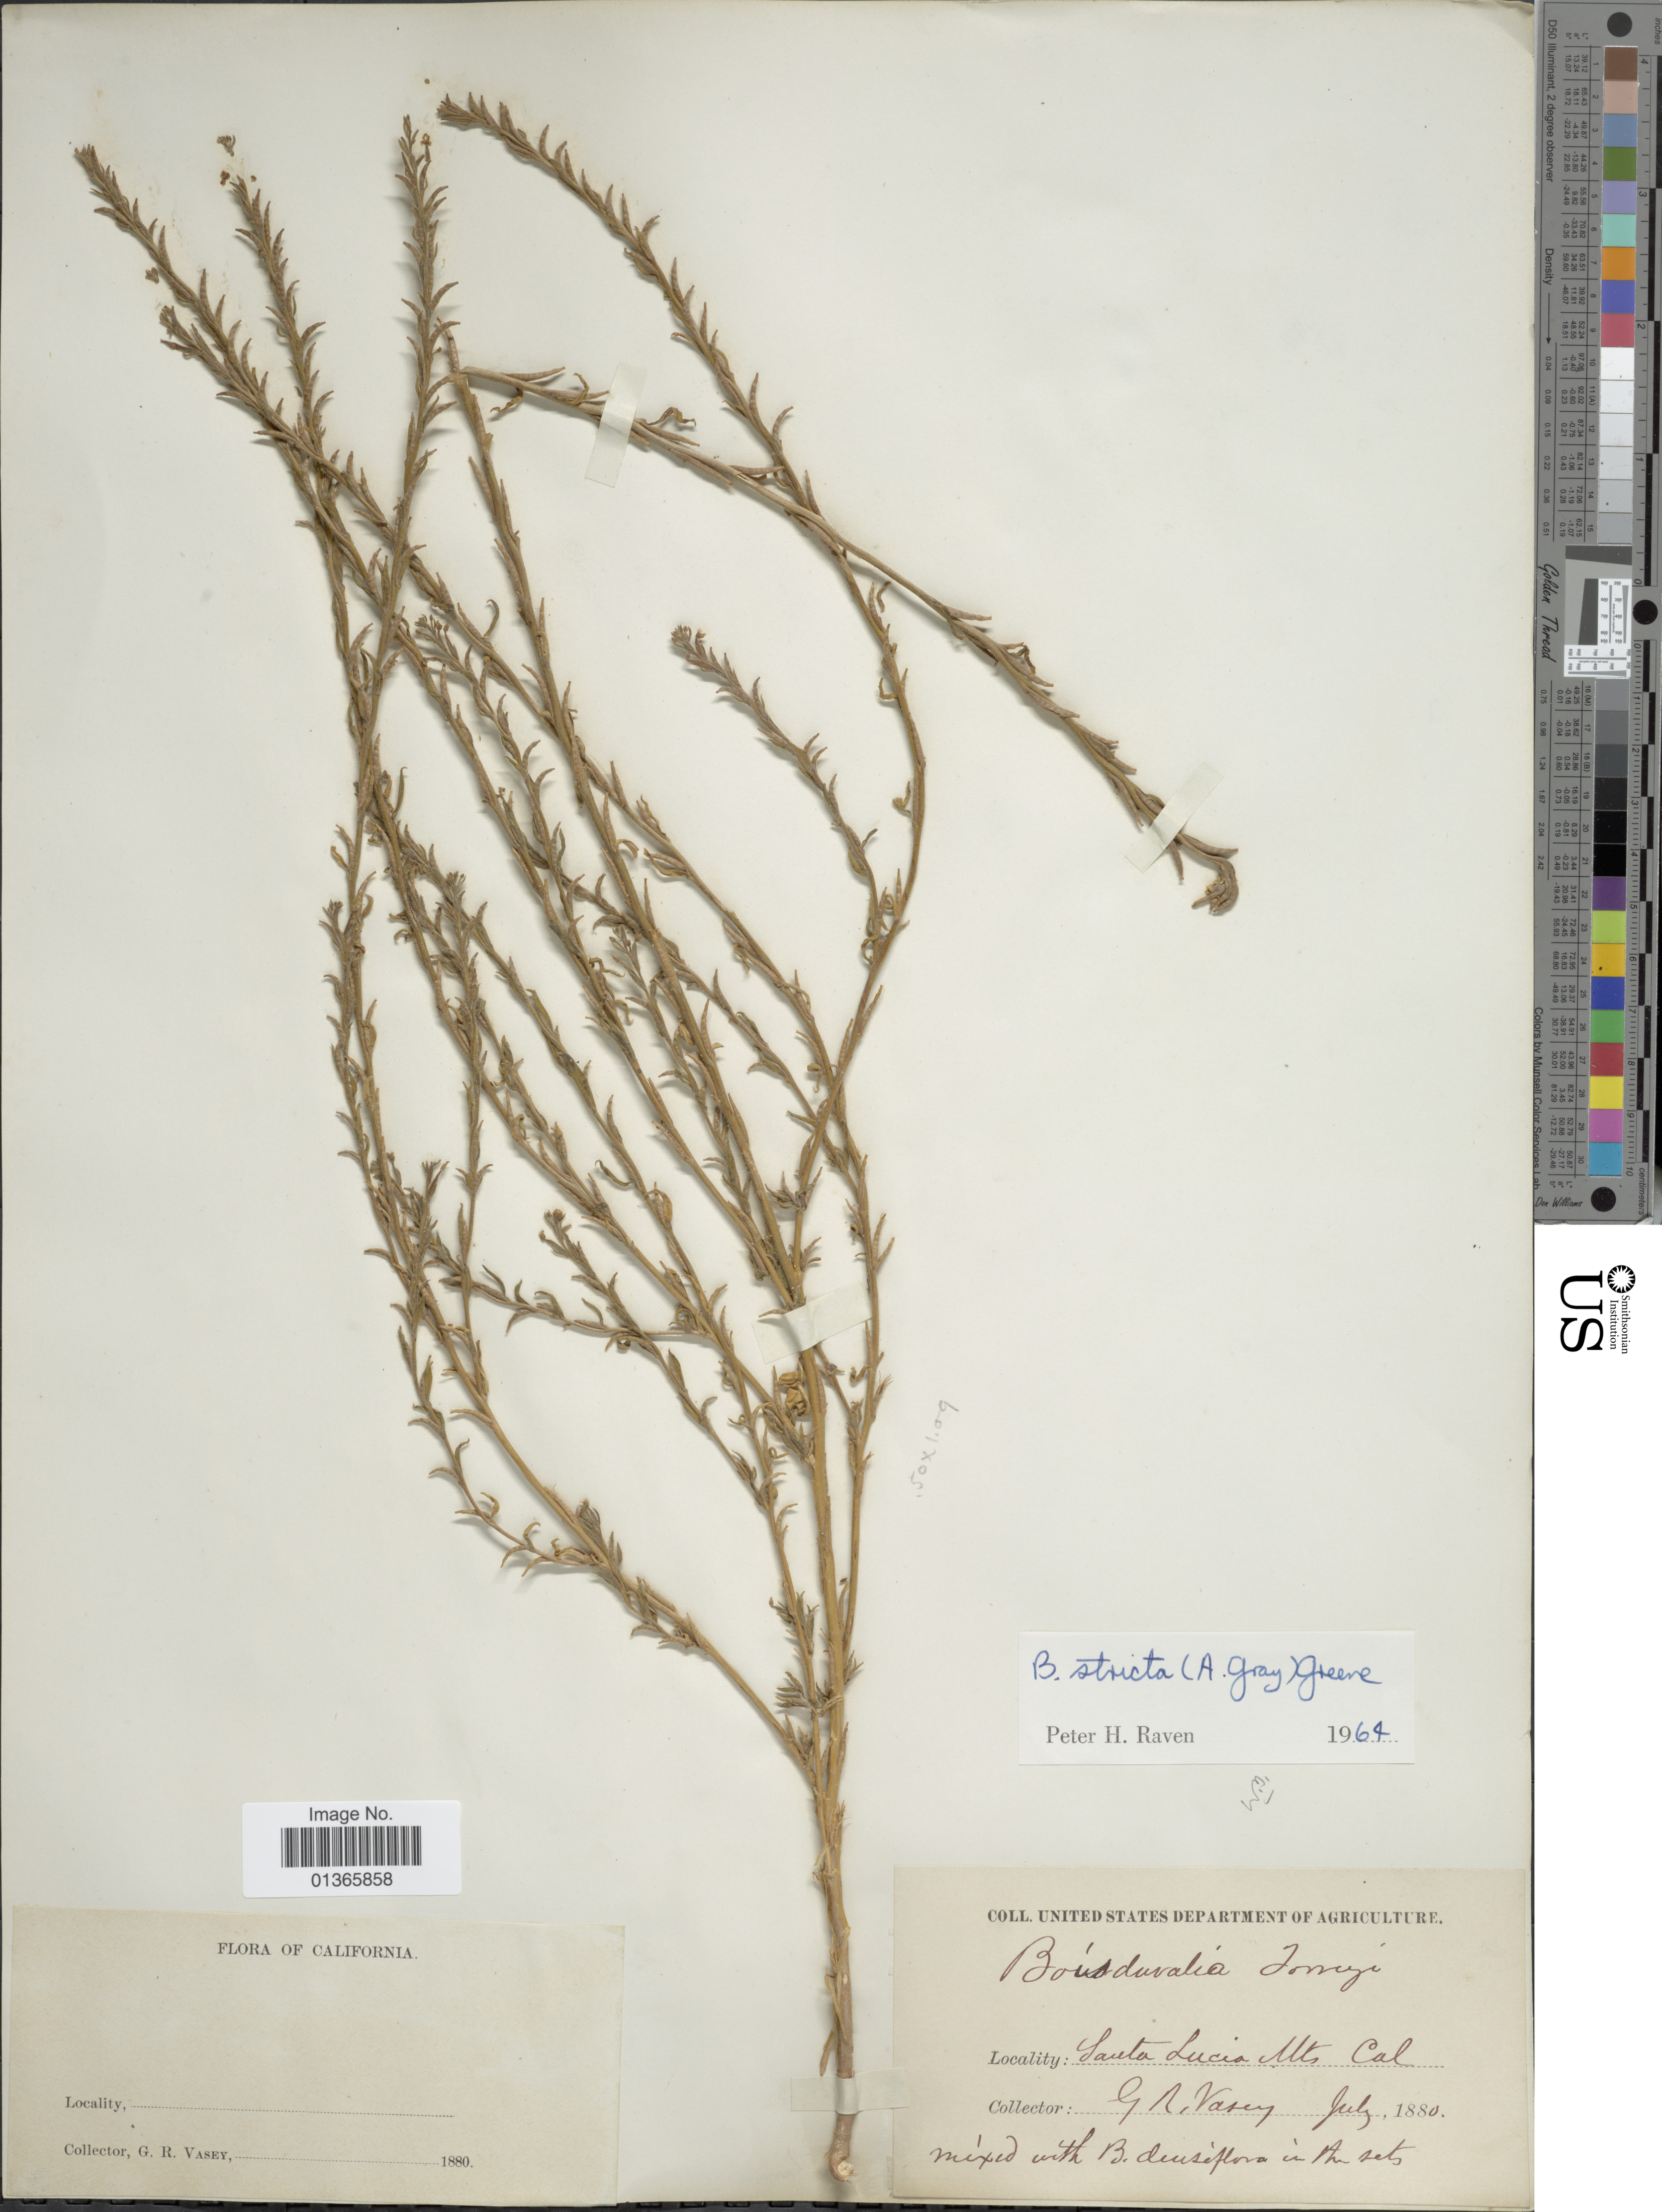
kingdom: Plantae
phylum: Tracheophyta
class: Magnoliopsida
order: Myrtales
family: Onagraceae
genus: Epilobium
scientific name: Epilobium torreyi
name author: (S. Watson) Hoch & P.H. Raven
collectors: G. R. Vasey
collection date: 1880-07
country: United States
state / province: California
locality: Santa Lucia Mts.